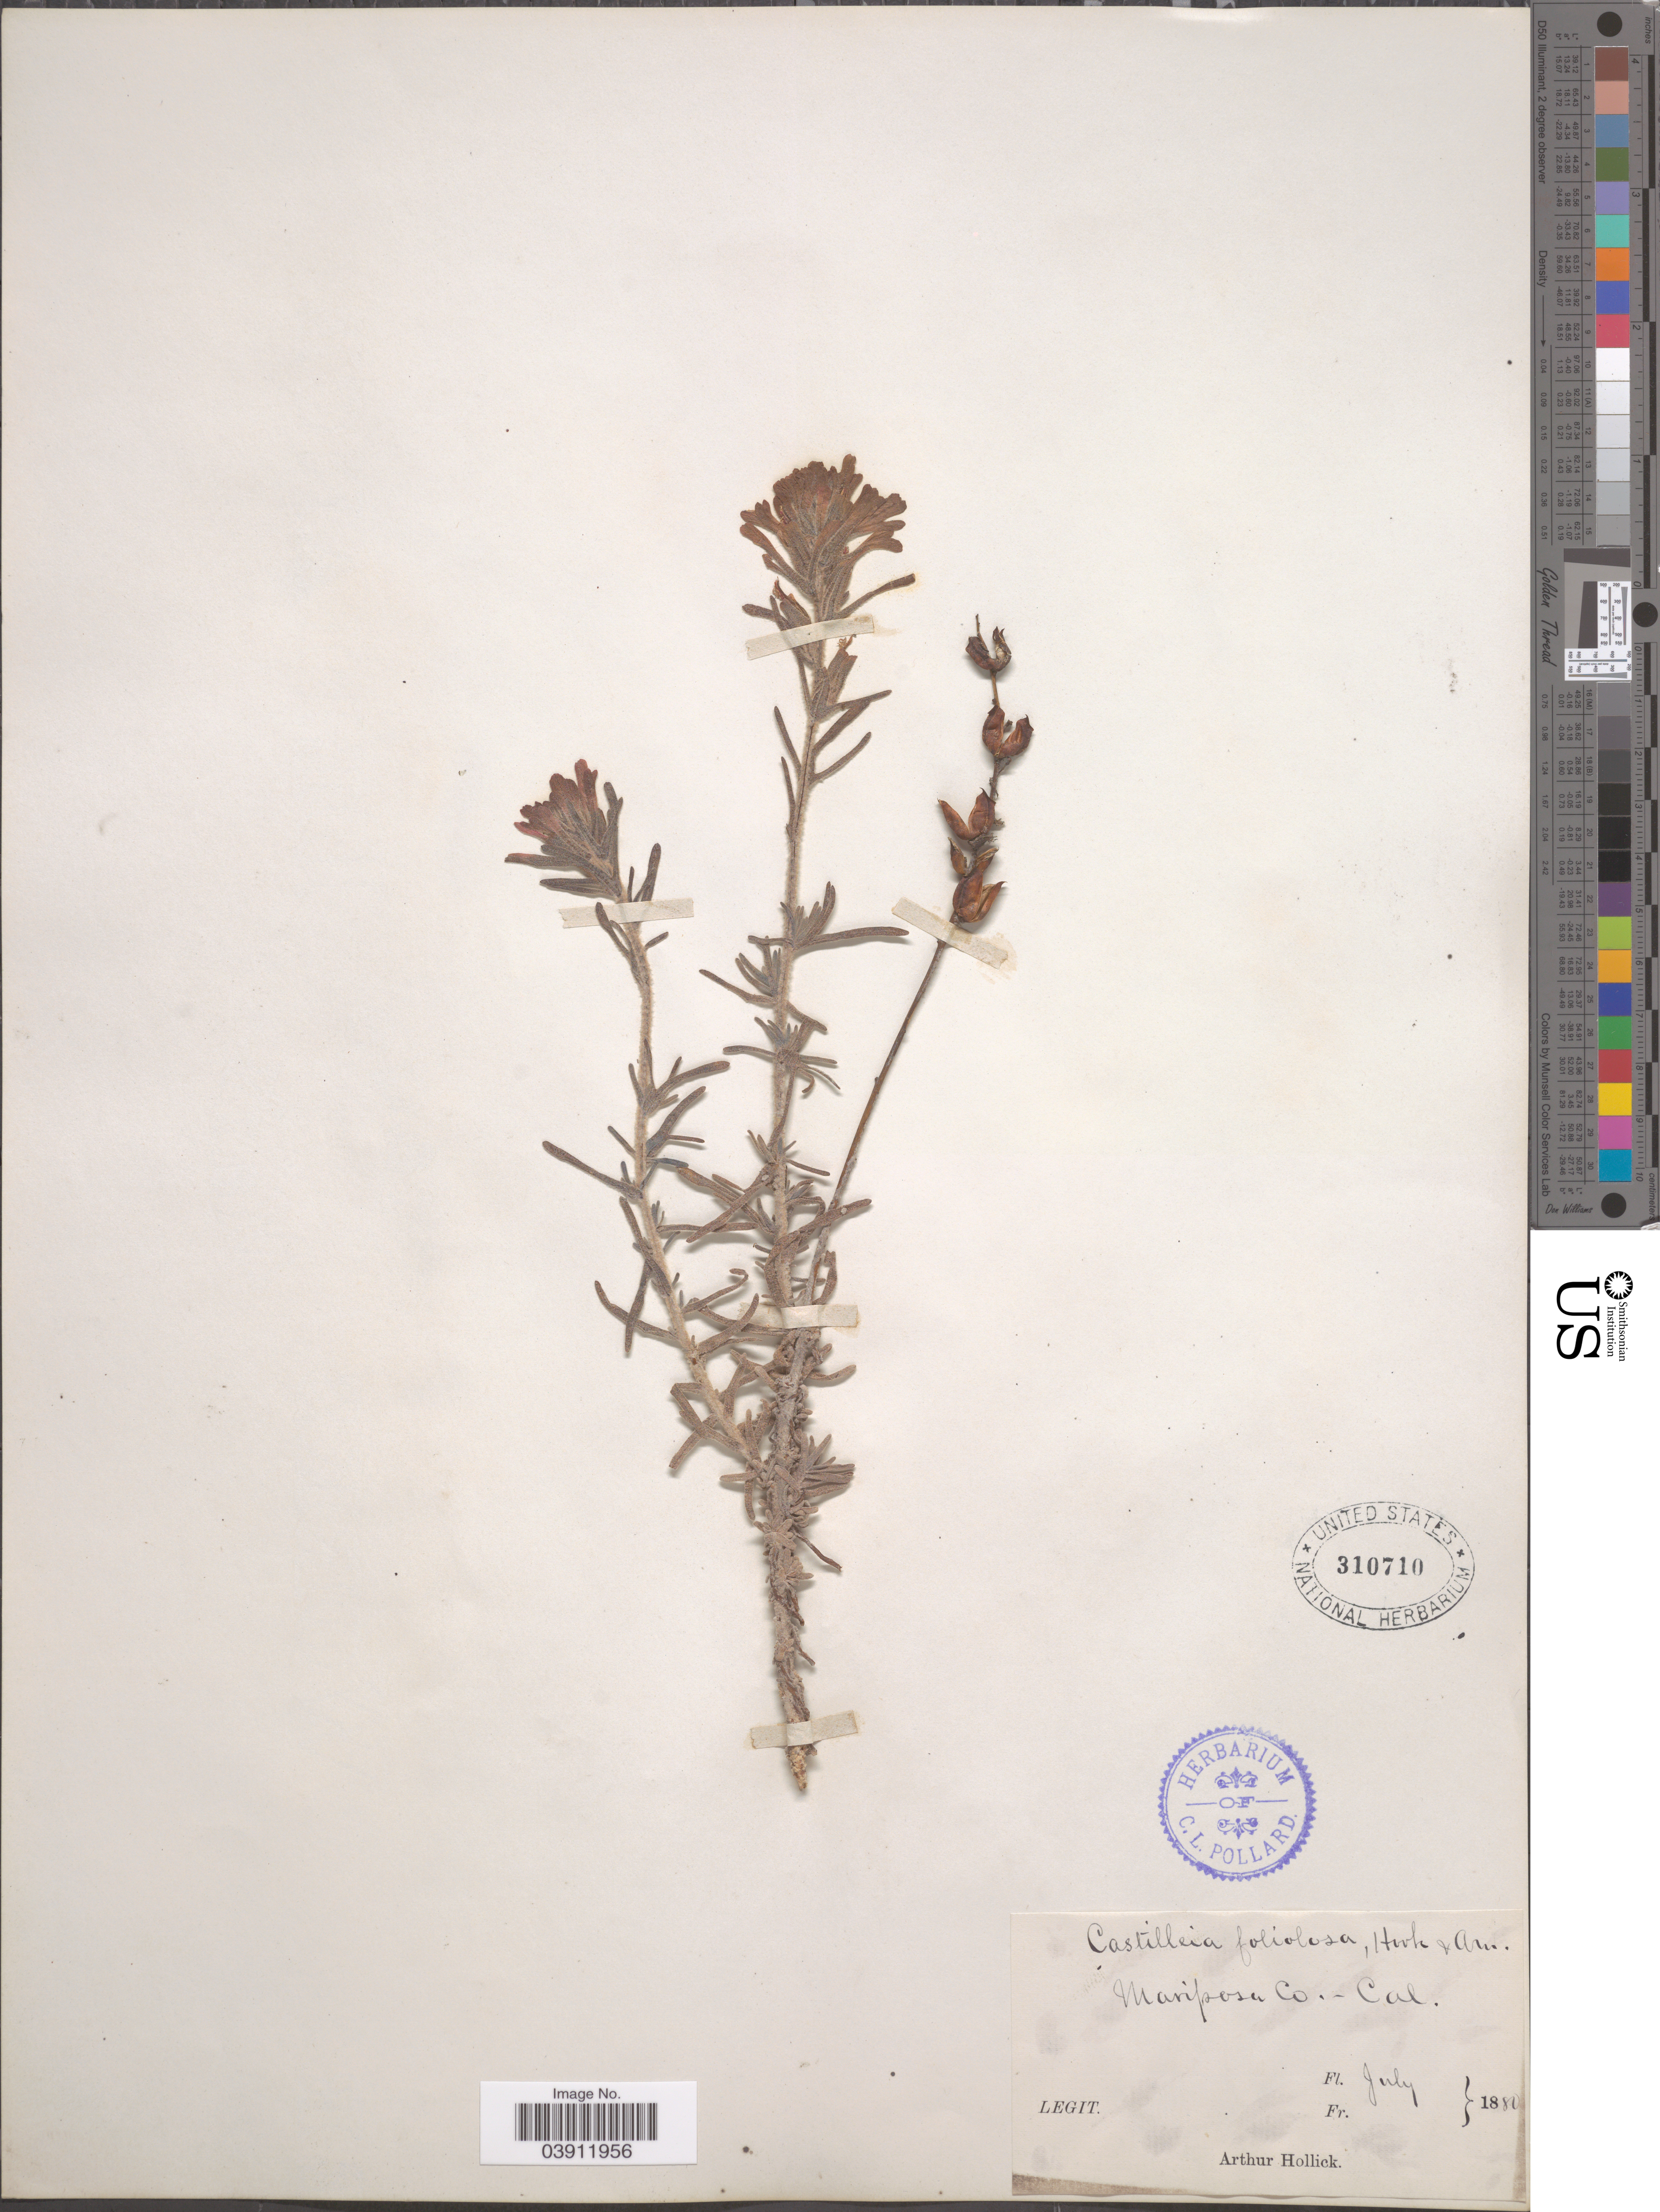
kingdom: Plantae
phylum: Tracheophyta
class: Magnoliopsida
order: Lamiales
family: Orobanchaceae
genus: Castilleja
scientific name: Castilleja foliolosa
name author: Hook. f.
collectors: A. Hollick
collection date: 1880-07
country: United States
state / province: California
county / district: Mariposa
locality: Mariposa Co.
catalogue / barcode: US 310710